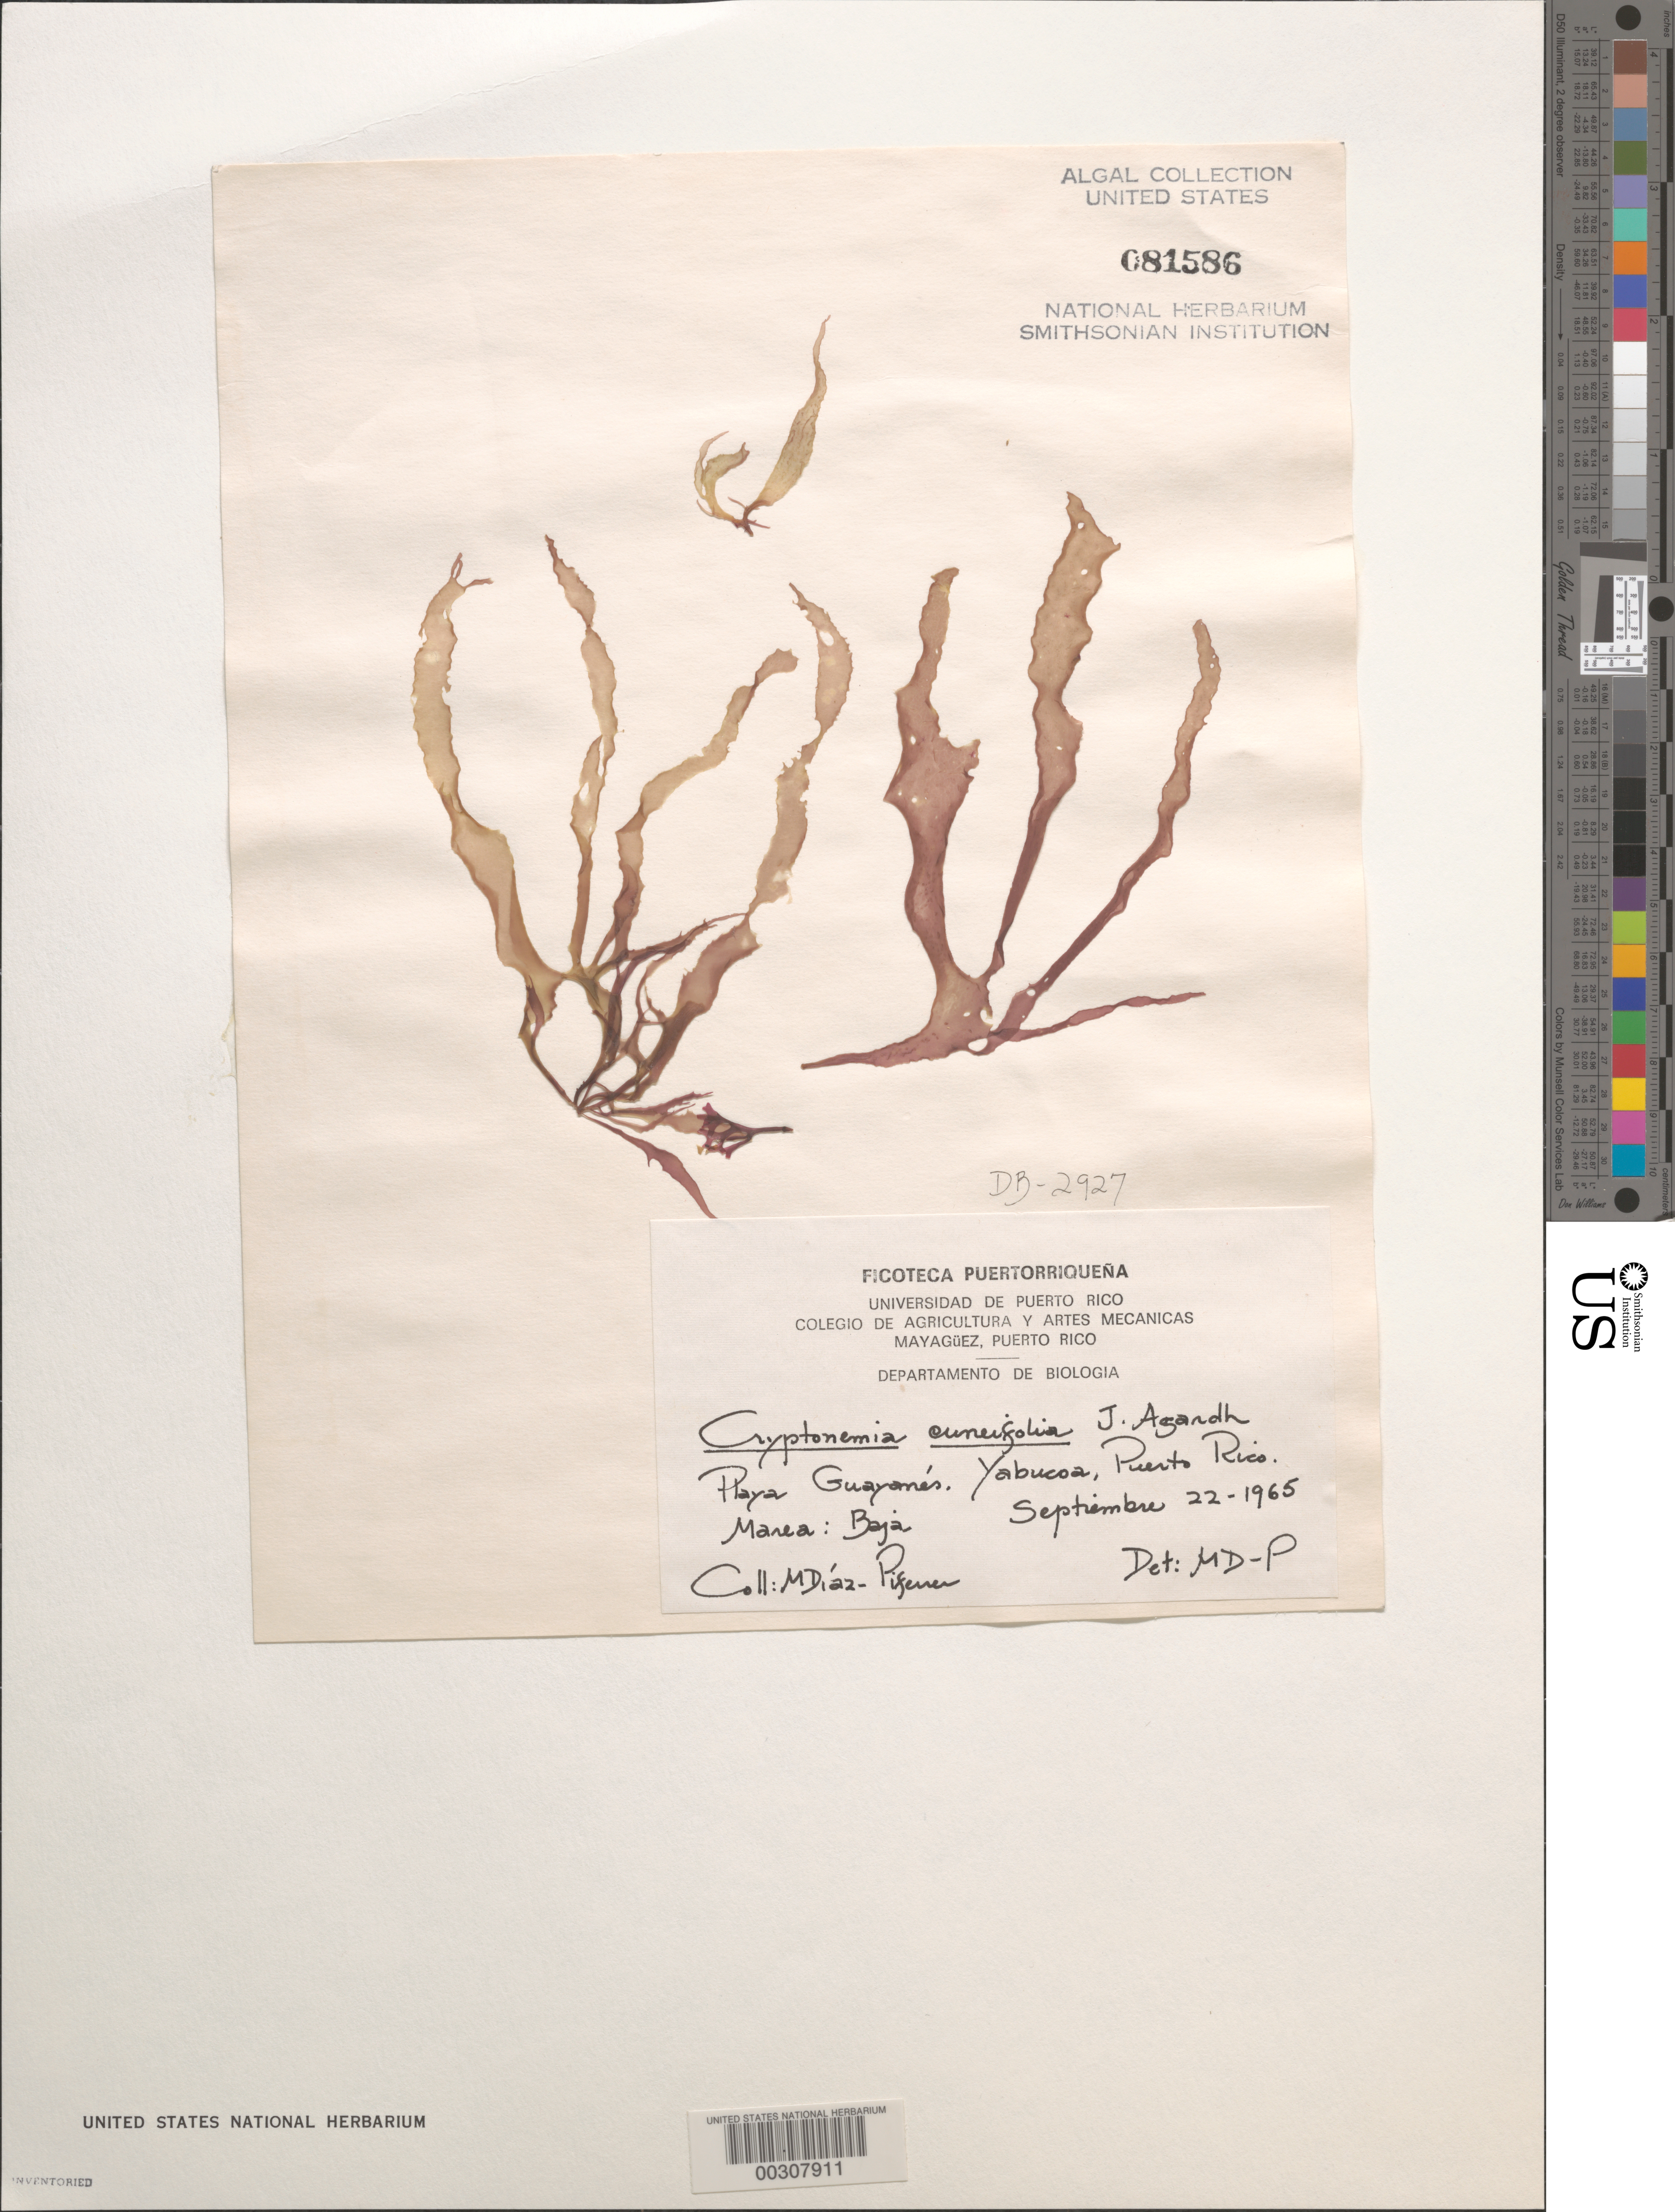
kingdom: Plantae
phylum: Rhodophyta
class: Florideophyceae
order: Halymeniales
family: Halymeniaceae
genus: Cryptonemia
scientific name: Cryptonemia cuneifolia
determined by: Diaz-Piferrer, M.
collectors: M. Diaz-Piferrer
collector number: Db-2927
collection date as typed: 22 Sep 1965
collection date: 1965-09-22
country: Puerto Rico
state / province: Yabucoa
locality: Playa Guayanes, Puerto Yabucoa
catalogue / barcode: US 81586